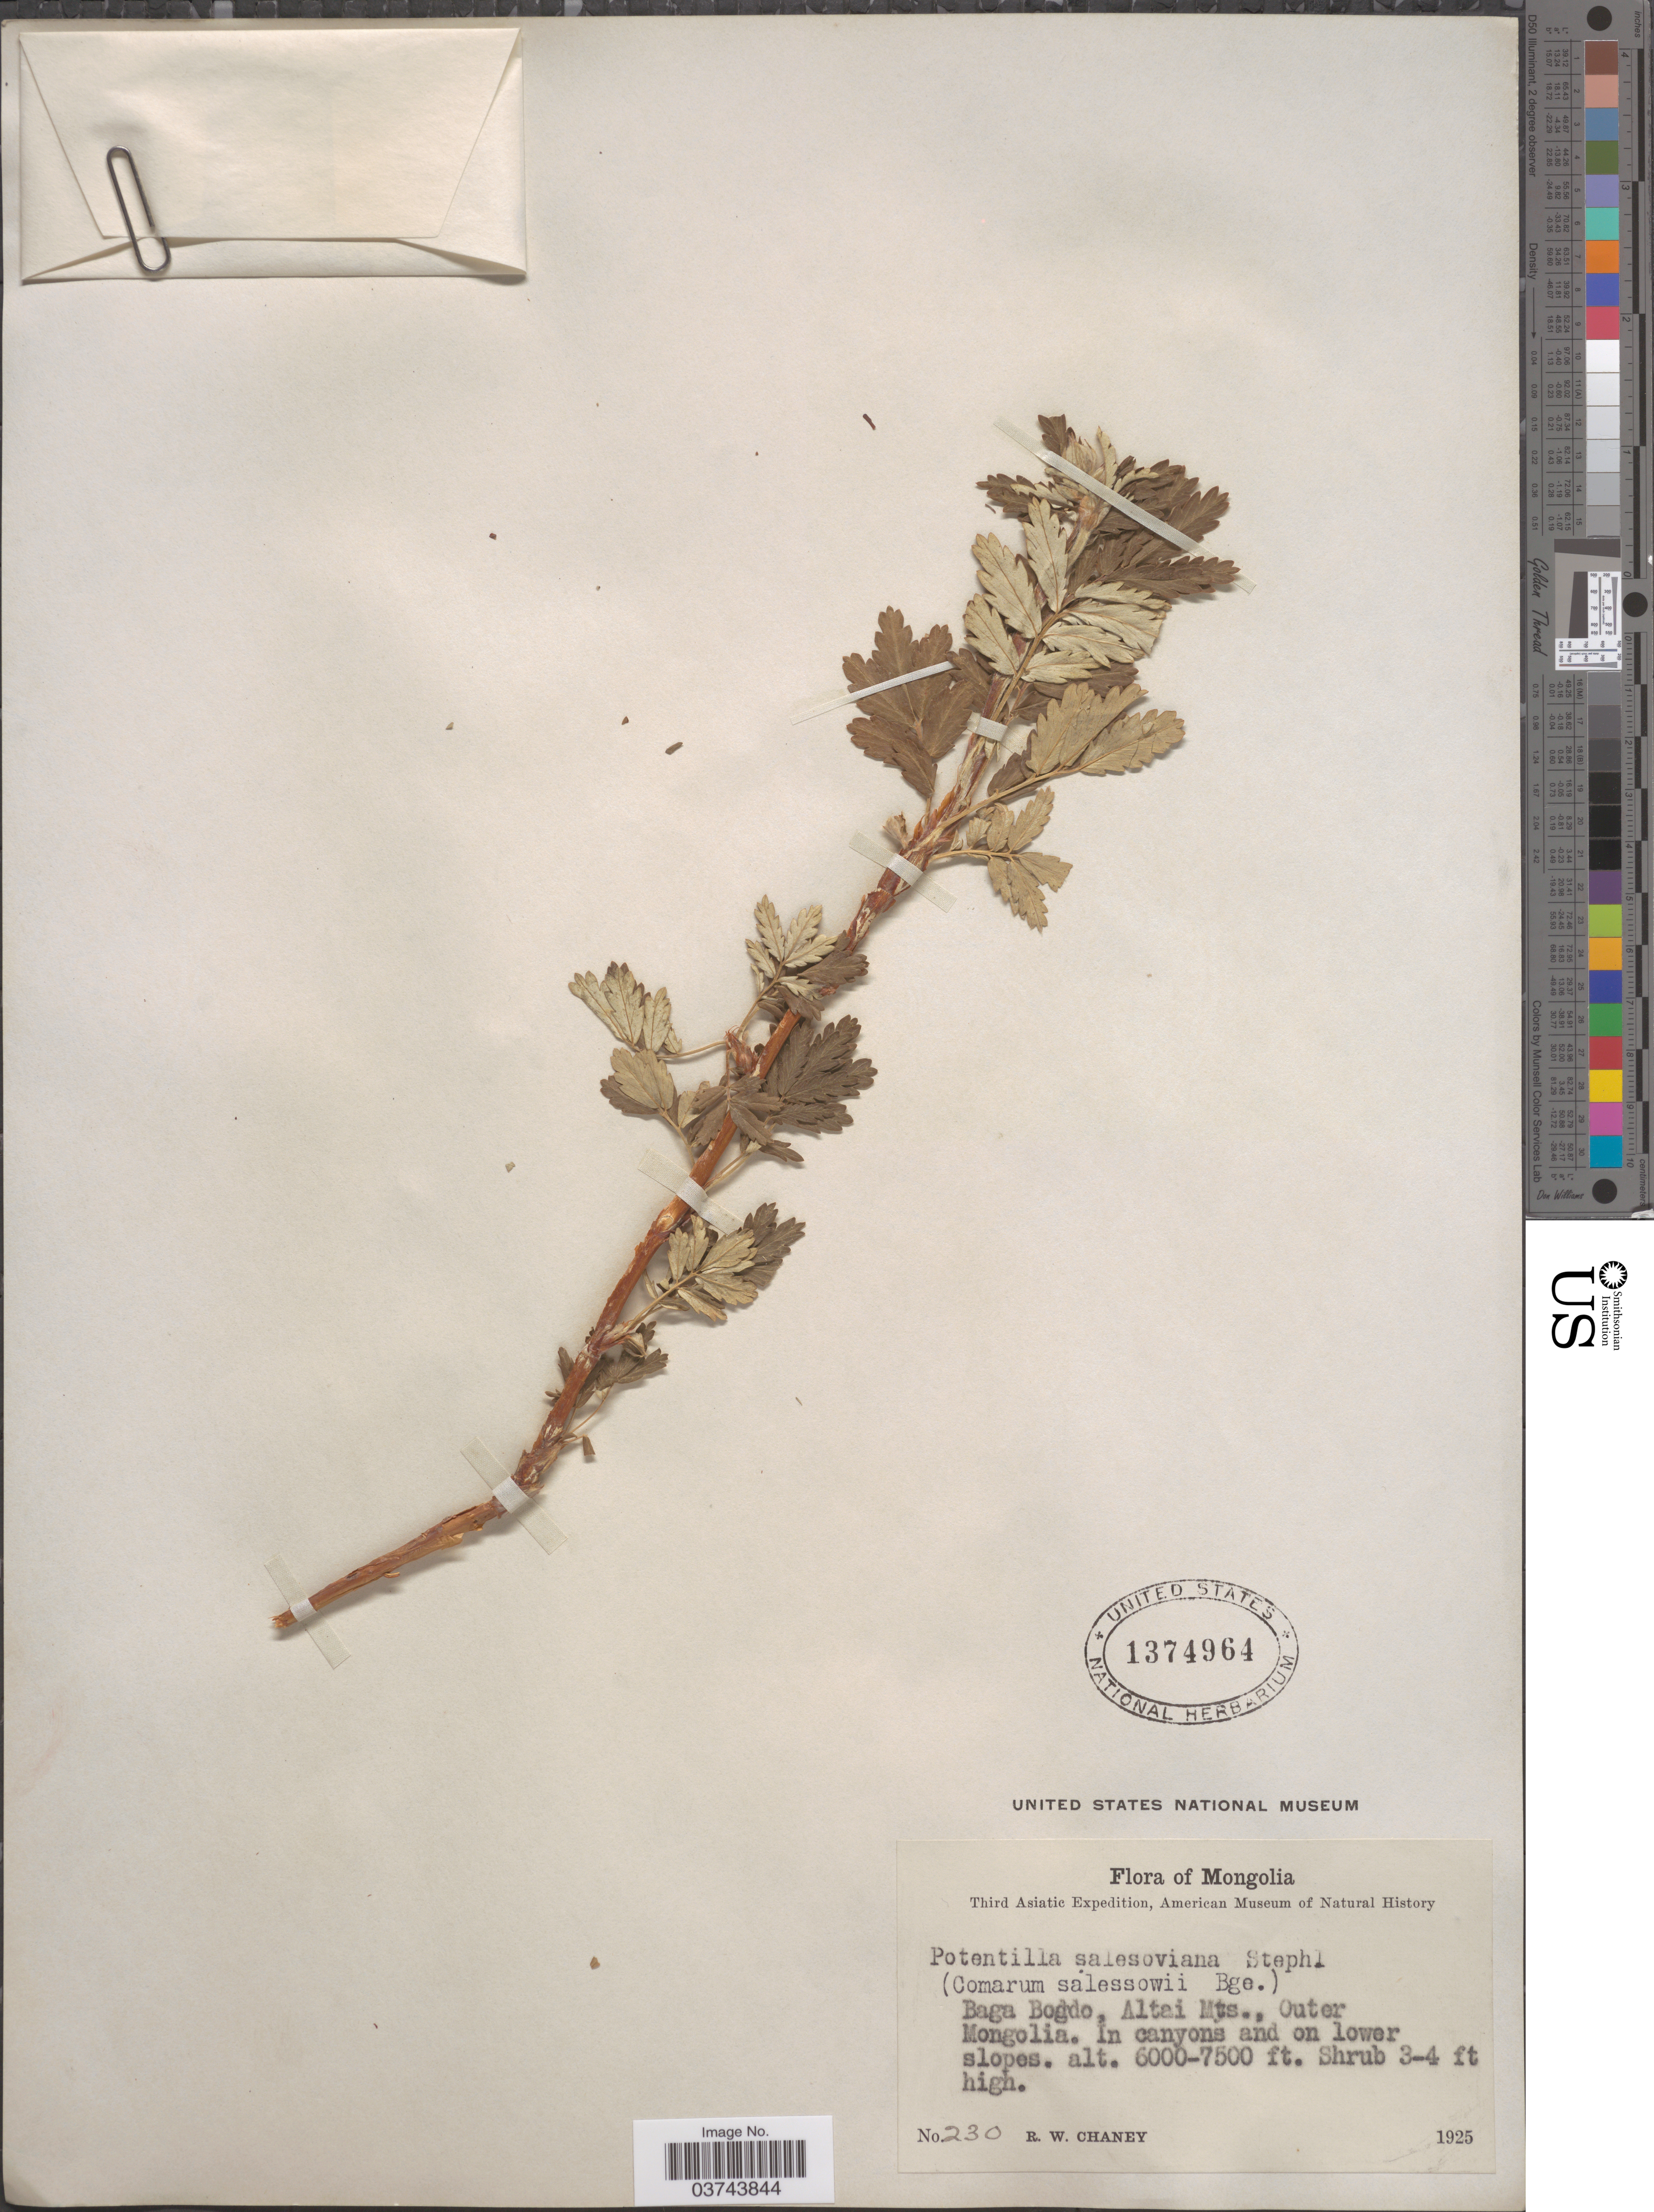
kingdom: Plantae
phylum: Tracheophyta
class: Magnoliopsida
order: Rosales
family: Rosaceae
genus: Farinopsis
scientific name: Farinopsis salesoviana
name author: (Stephan) Chrtek & Soják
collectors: R. Chaney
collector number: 230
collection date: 1925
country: Mongolia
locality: Baga Bogdo, Altai Mts., Outer Mongolia.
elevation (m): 1829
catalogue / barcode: US 1374964